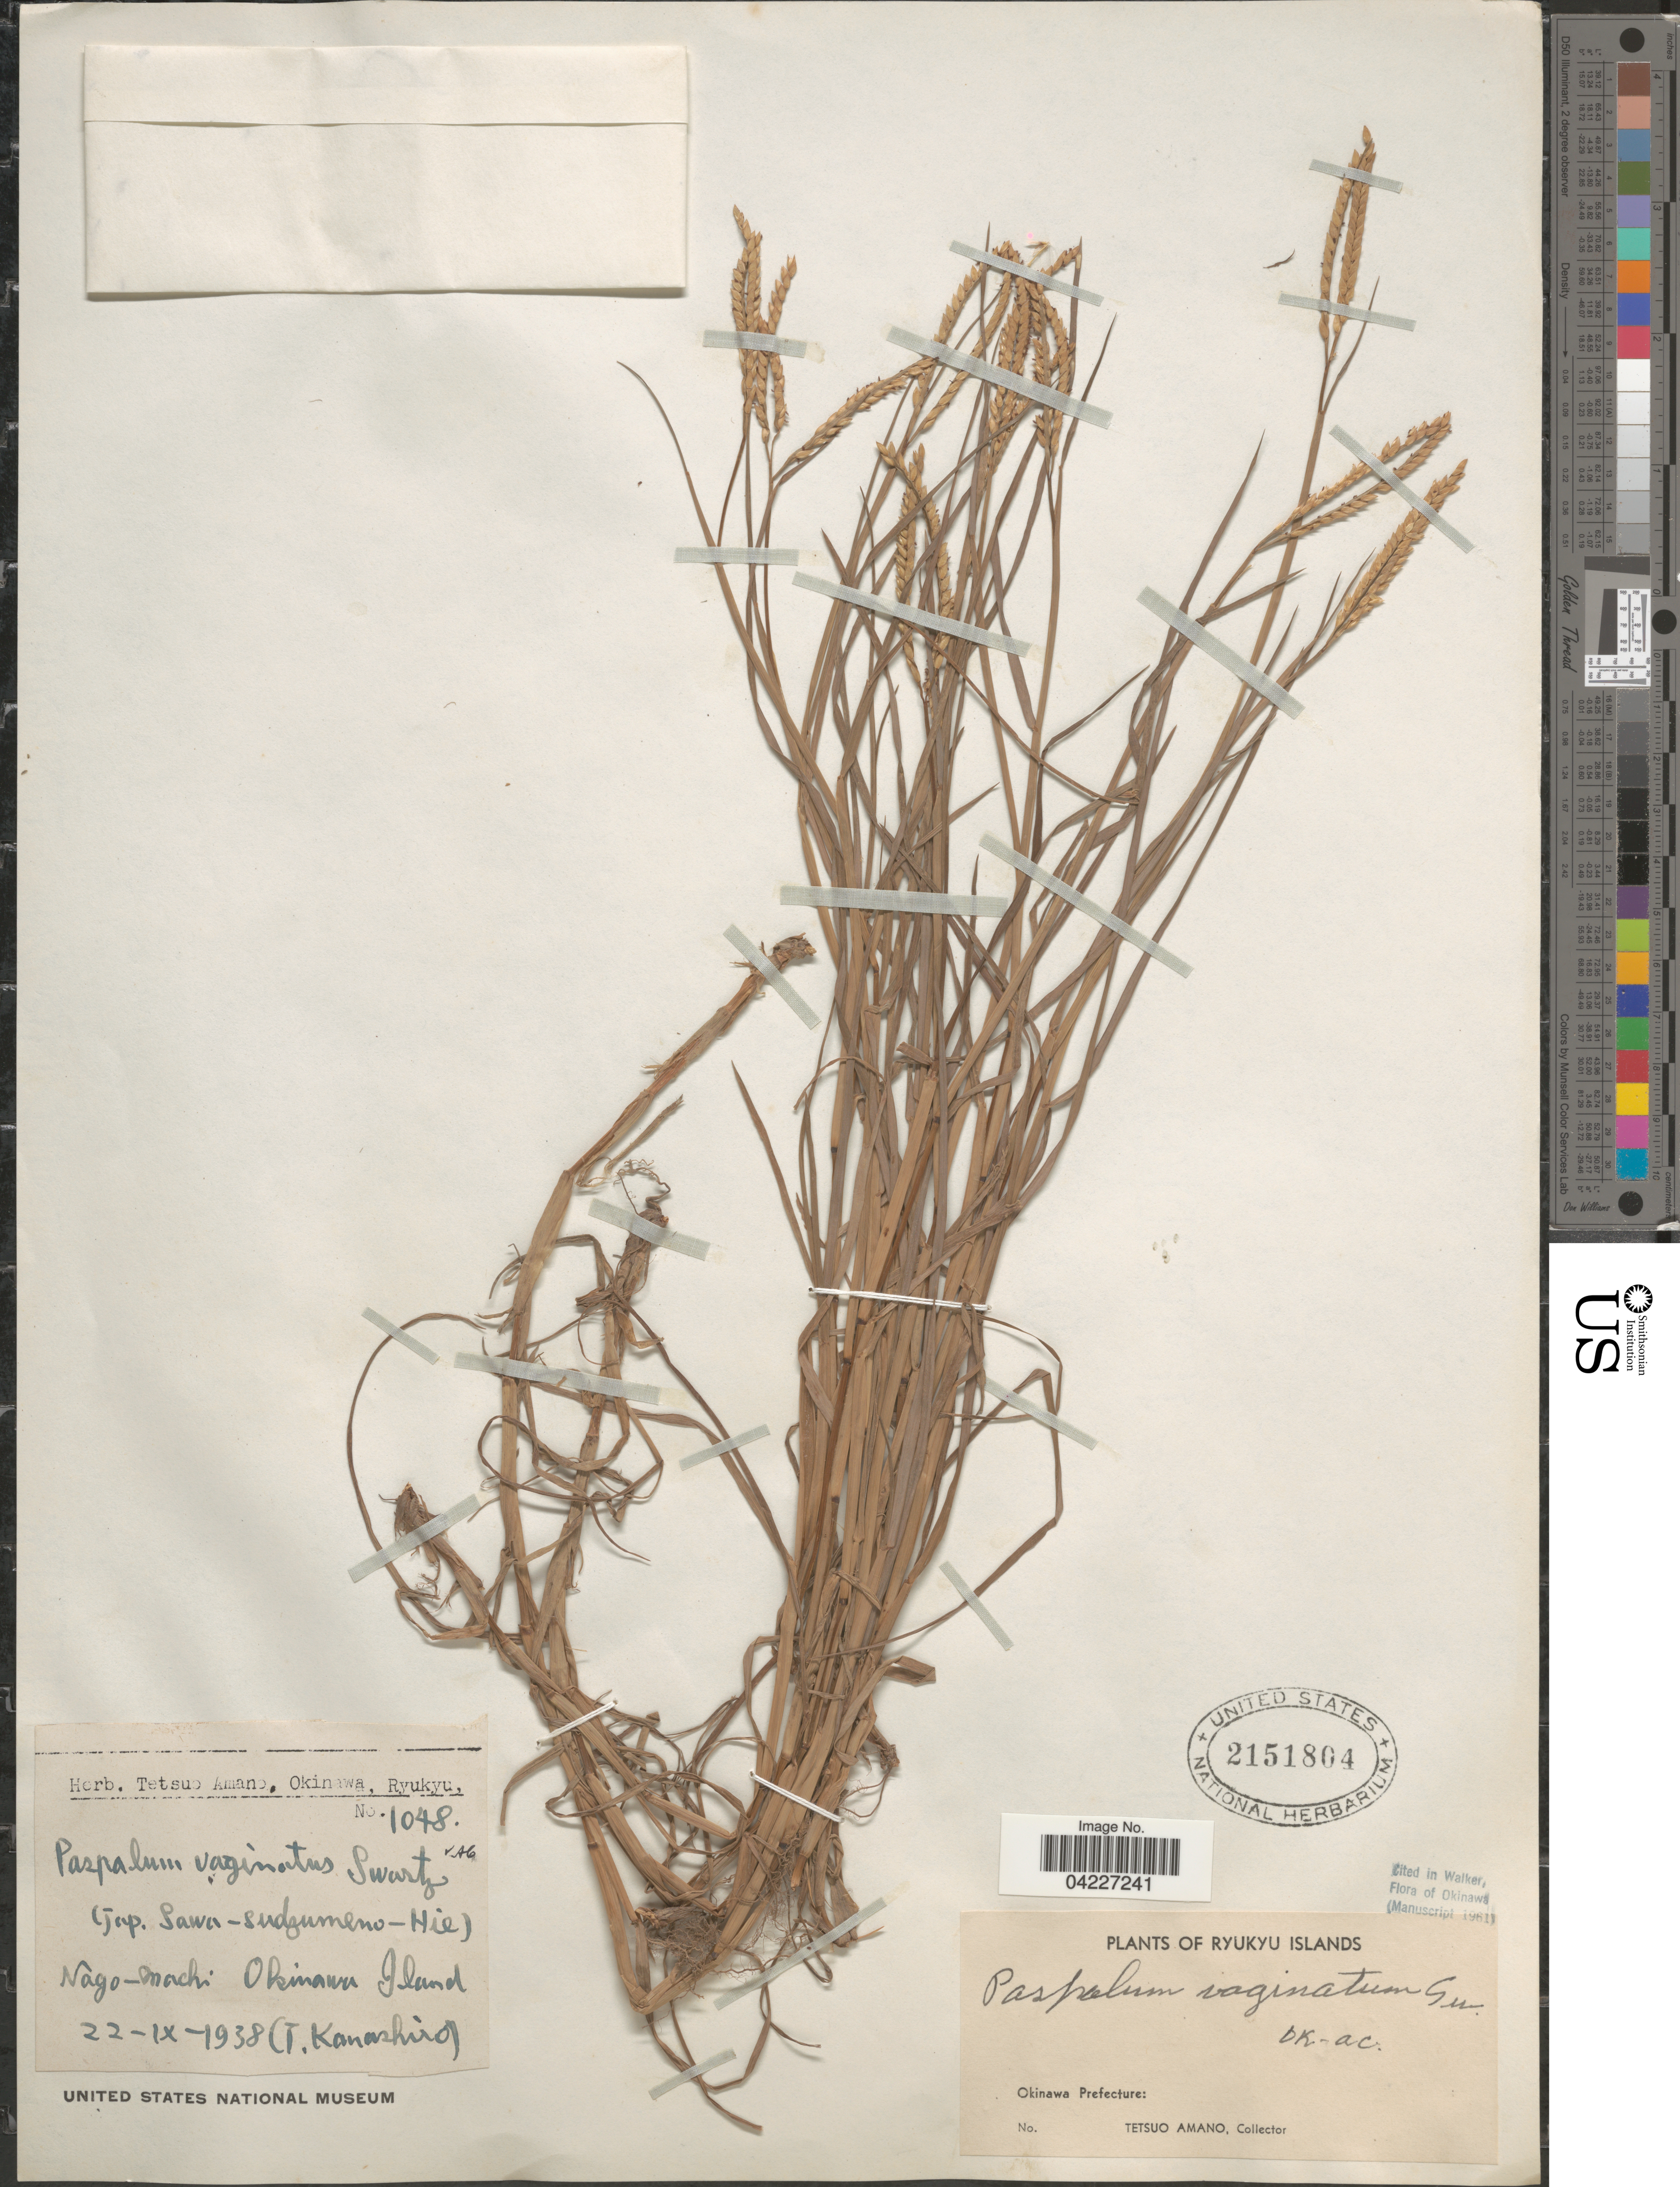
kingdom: Plantae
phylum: Tracheophyta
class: Liliopsida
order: Poales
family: Poaceae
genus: Paspalum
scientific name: Paspalum distichum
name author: L.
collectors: T. Kanashiro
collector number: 1048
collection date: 1938-09-22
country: Japan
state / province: Okinawa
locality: (Jap. Sawa-sudzumeno-Hie). Nago-machi. Okinawa Island.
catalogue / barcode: US 2151804-2